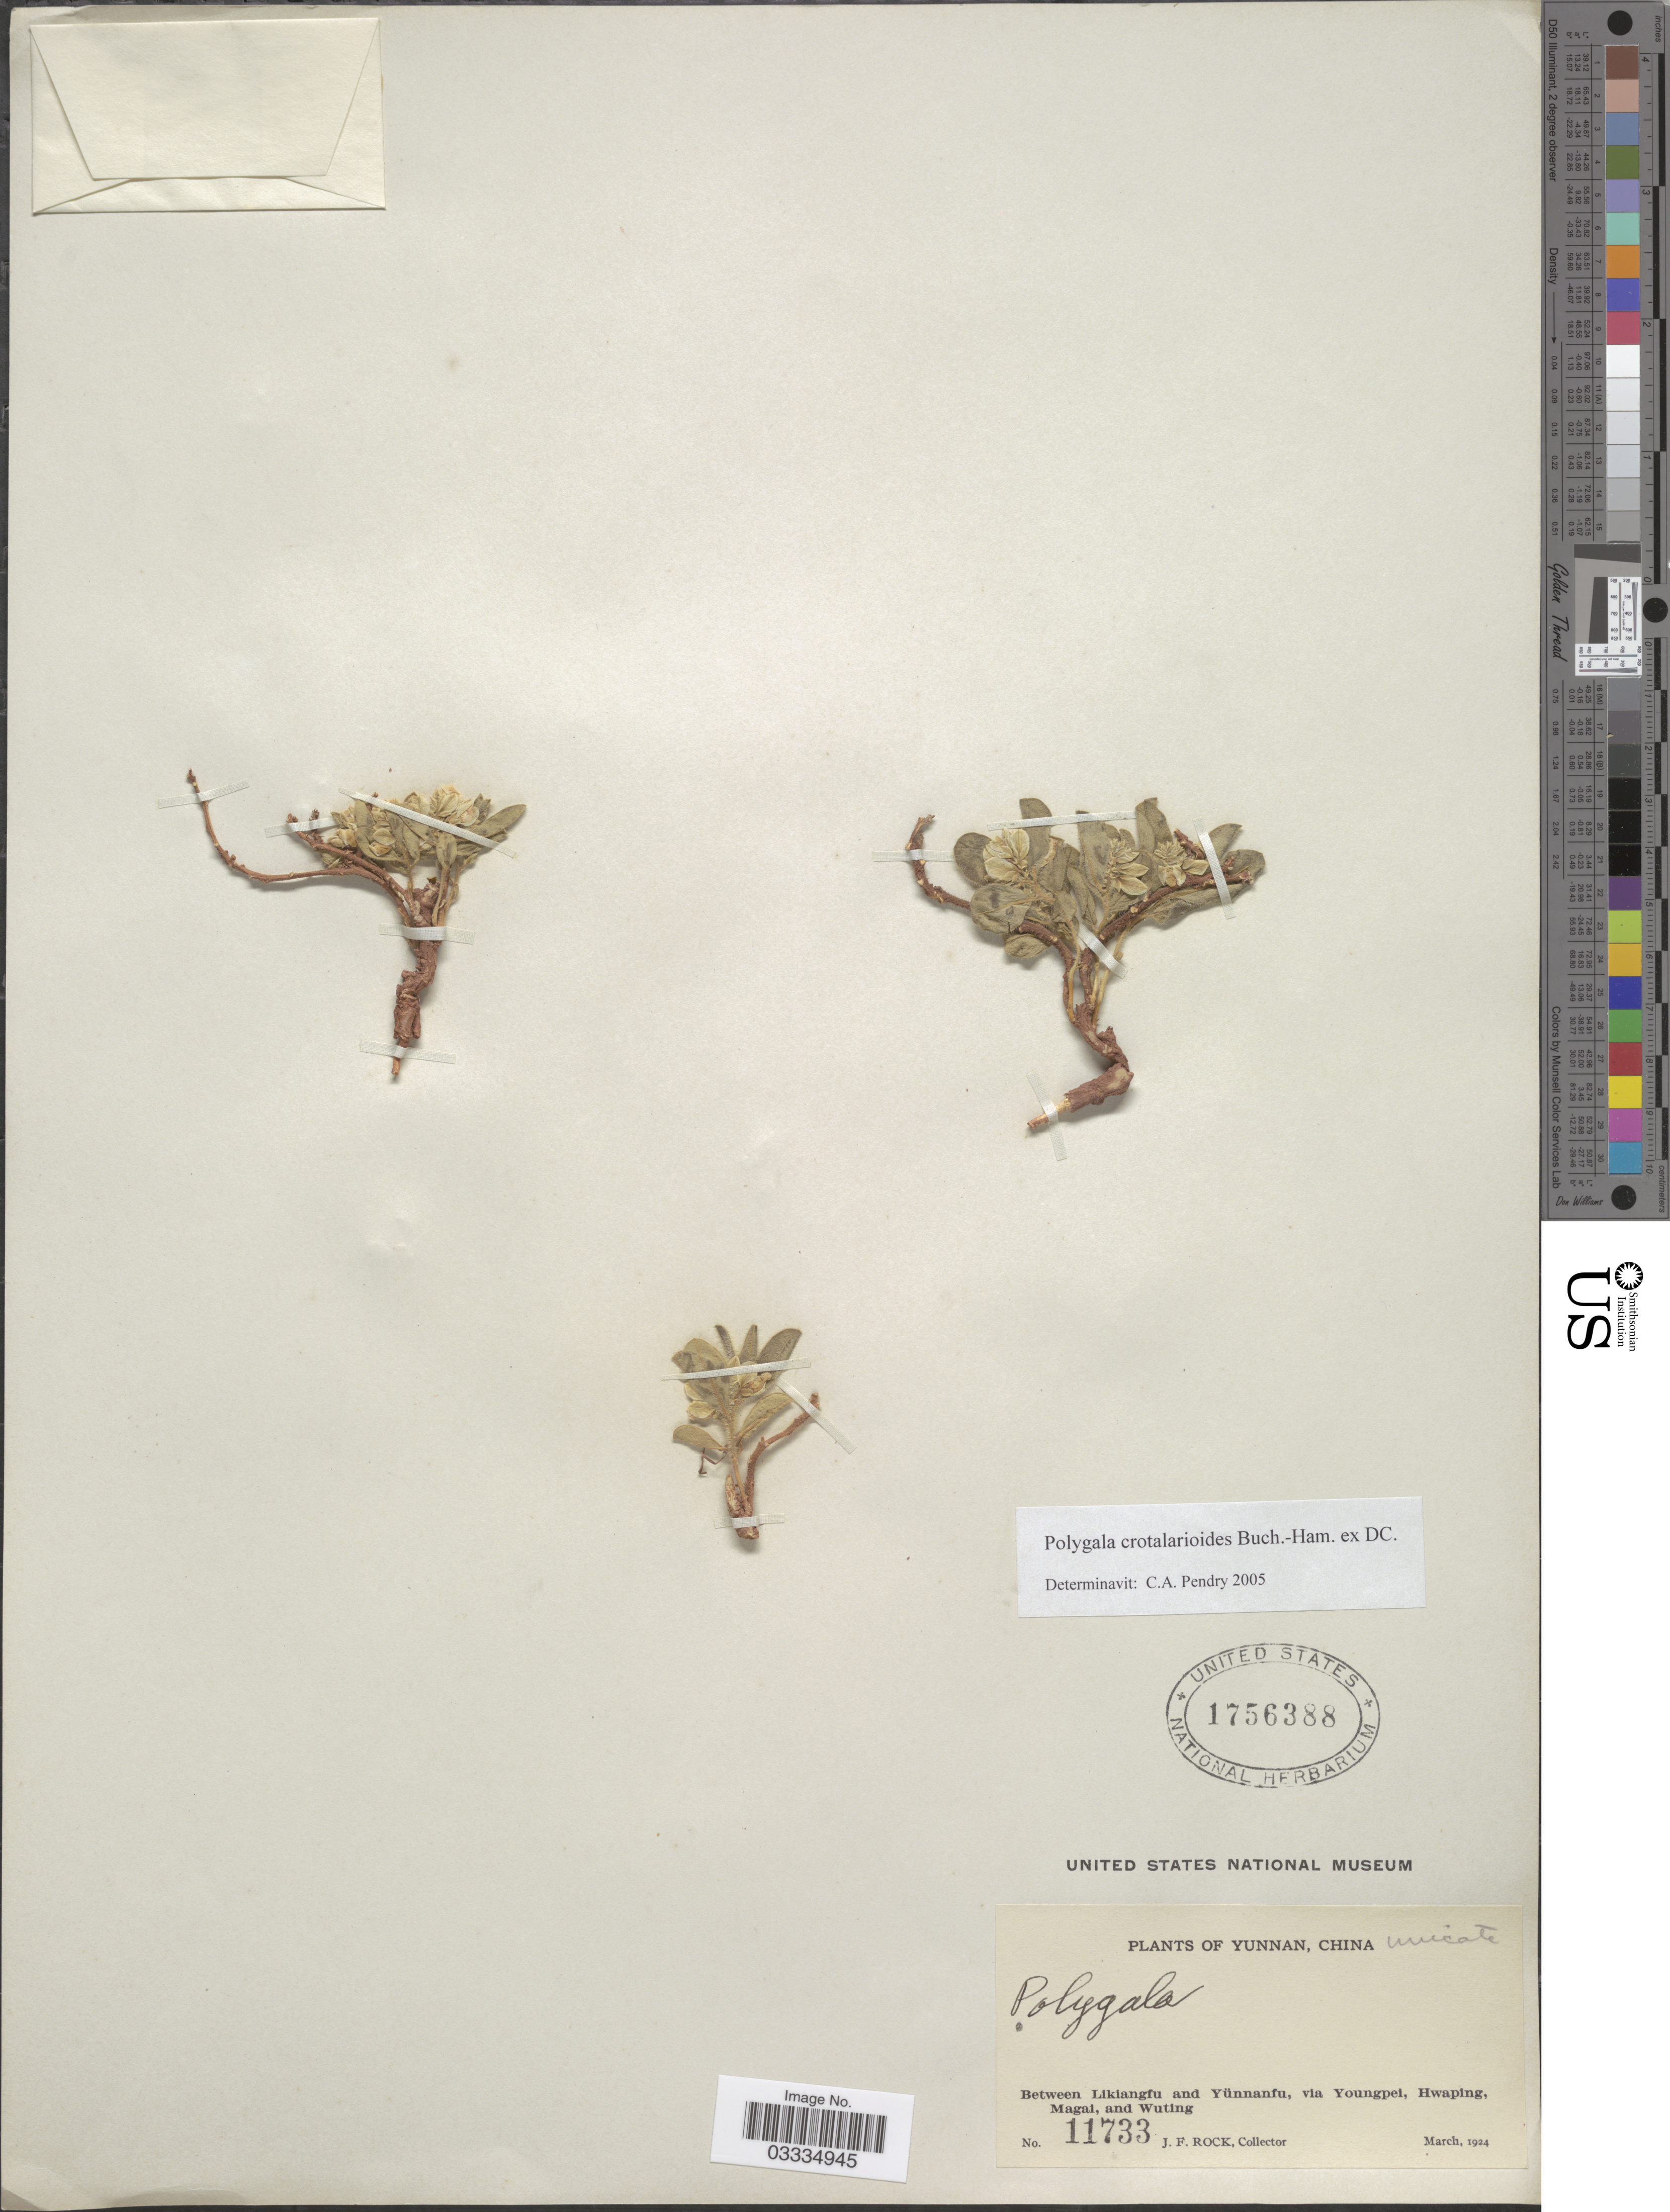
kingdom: Plantae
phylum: Tracheophyta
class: Magnoliopsida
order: Fabales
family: Polygalaceae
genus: Polygala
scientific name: Polygala crotalarioides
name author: Buch.-Ham. ex DC.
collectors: J. Rock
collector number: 11733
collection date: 1924-03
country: China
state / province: Yunnan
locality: Between Likiangfu and Yünnanfu, via Youngpei, Hwaping, Magai, and Wuting.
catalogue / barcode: US 1756388